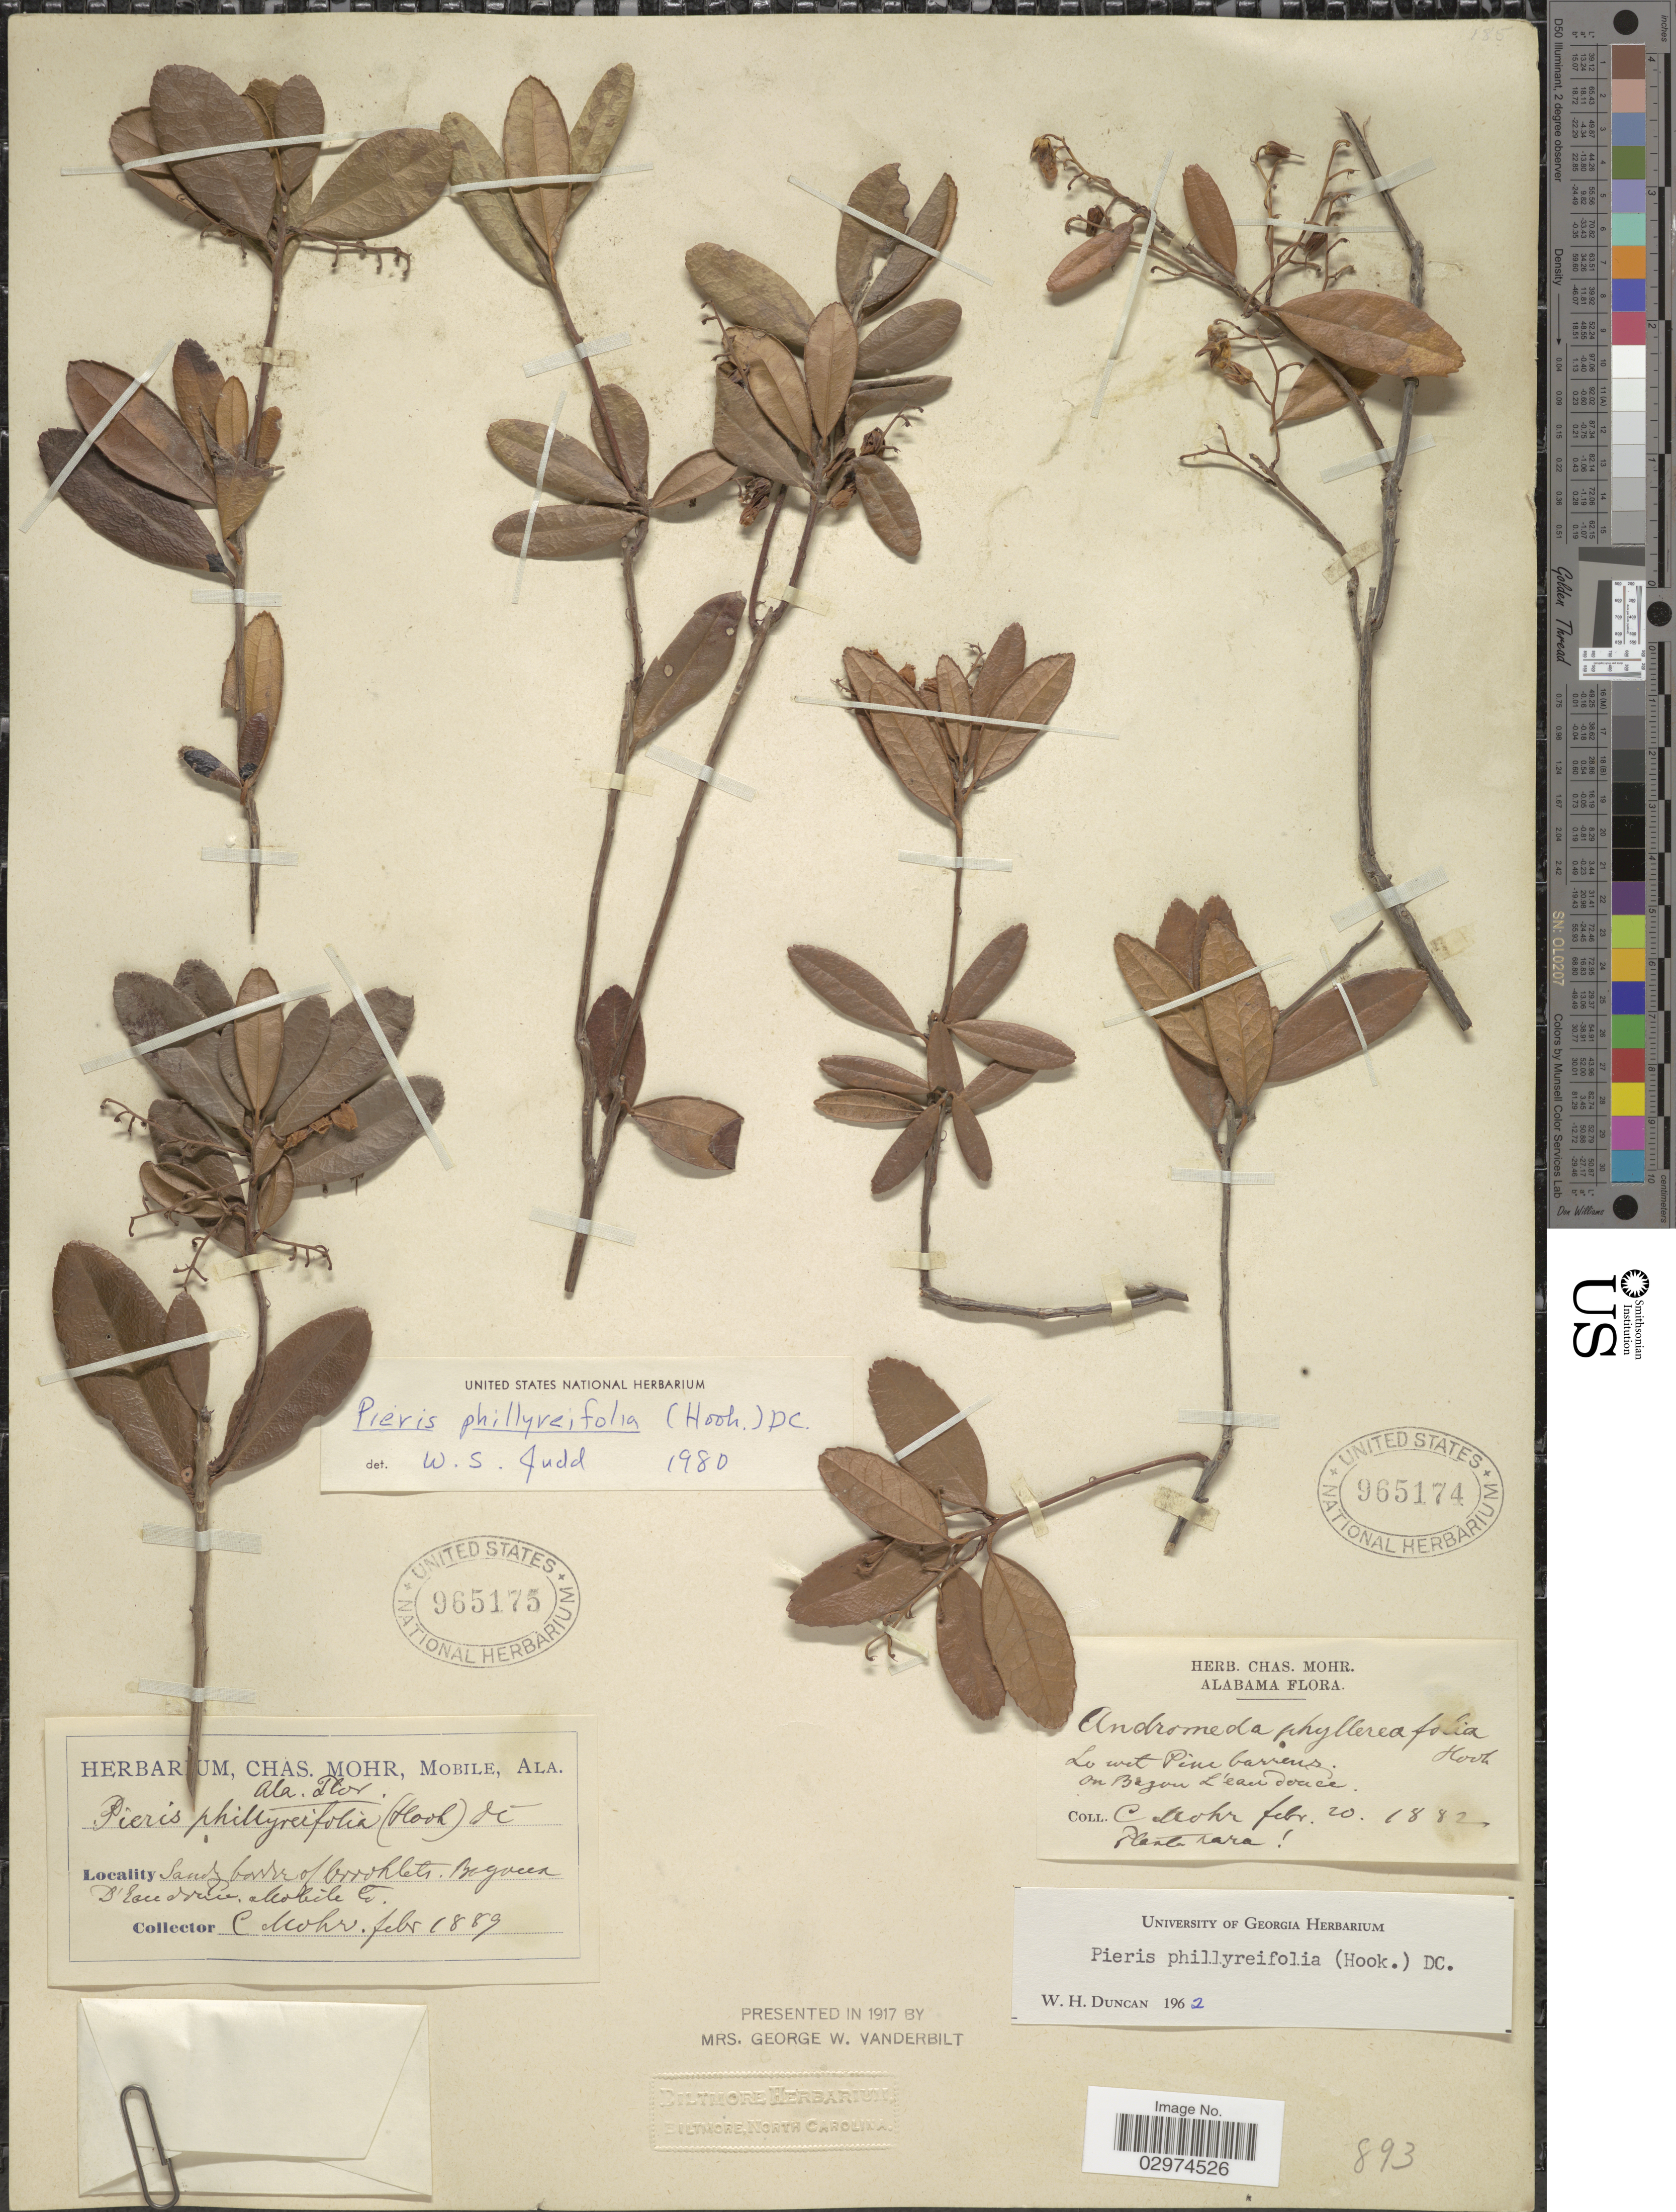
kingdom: Plantae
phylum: Tracheophyta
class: Magnoliopsida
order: Ericales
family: Ericaceae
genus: Pieris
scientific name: Pieris phillyreifolia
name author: (Hook.) DC.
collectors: C. T. Mohr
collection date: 1882-02-20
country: United States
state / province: Alabama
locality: On Bayou D'eau Douce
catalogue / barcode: US 965174-2